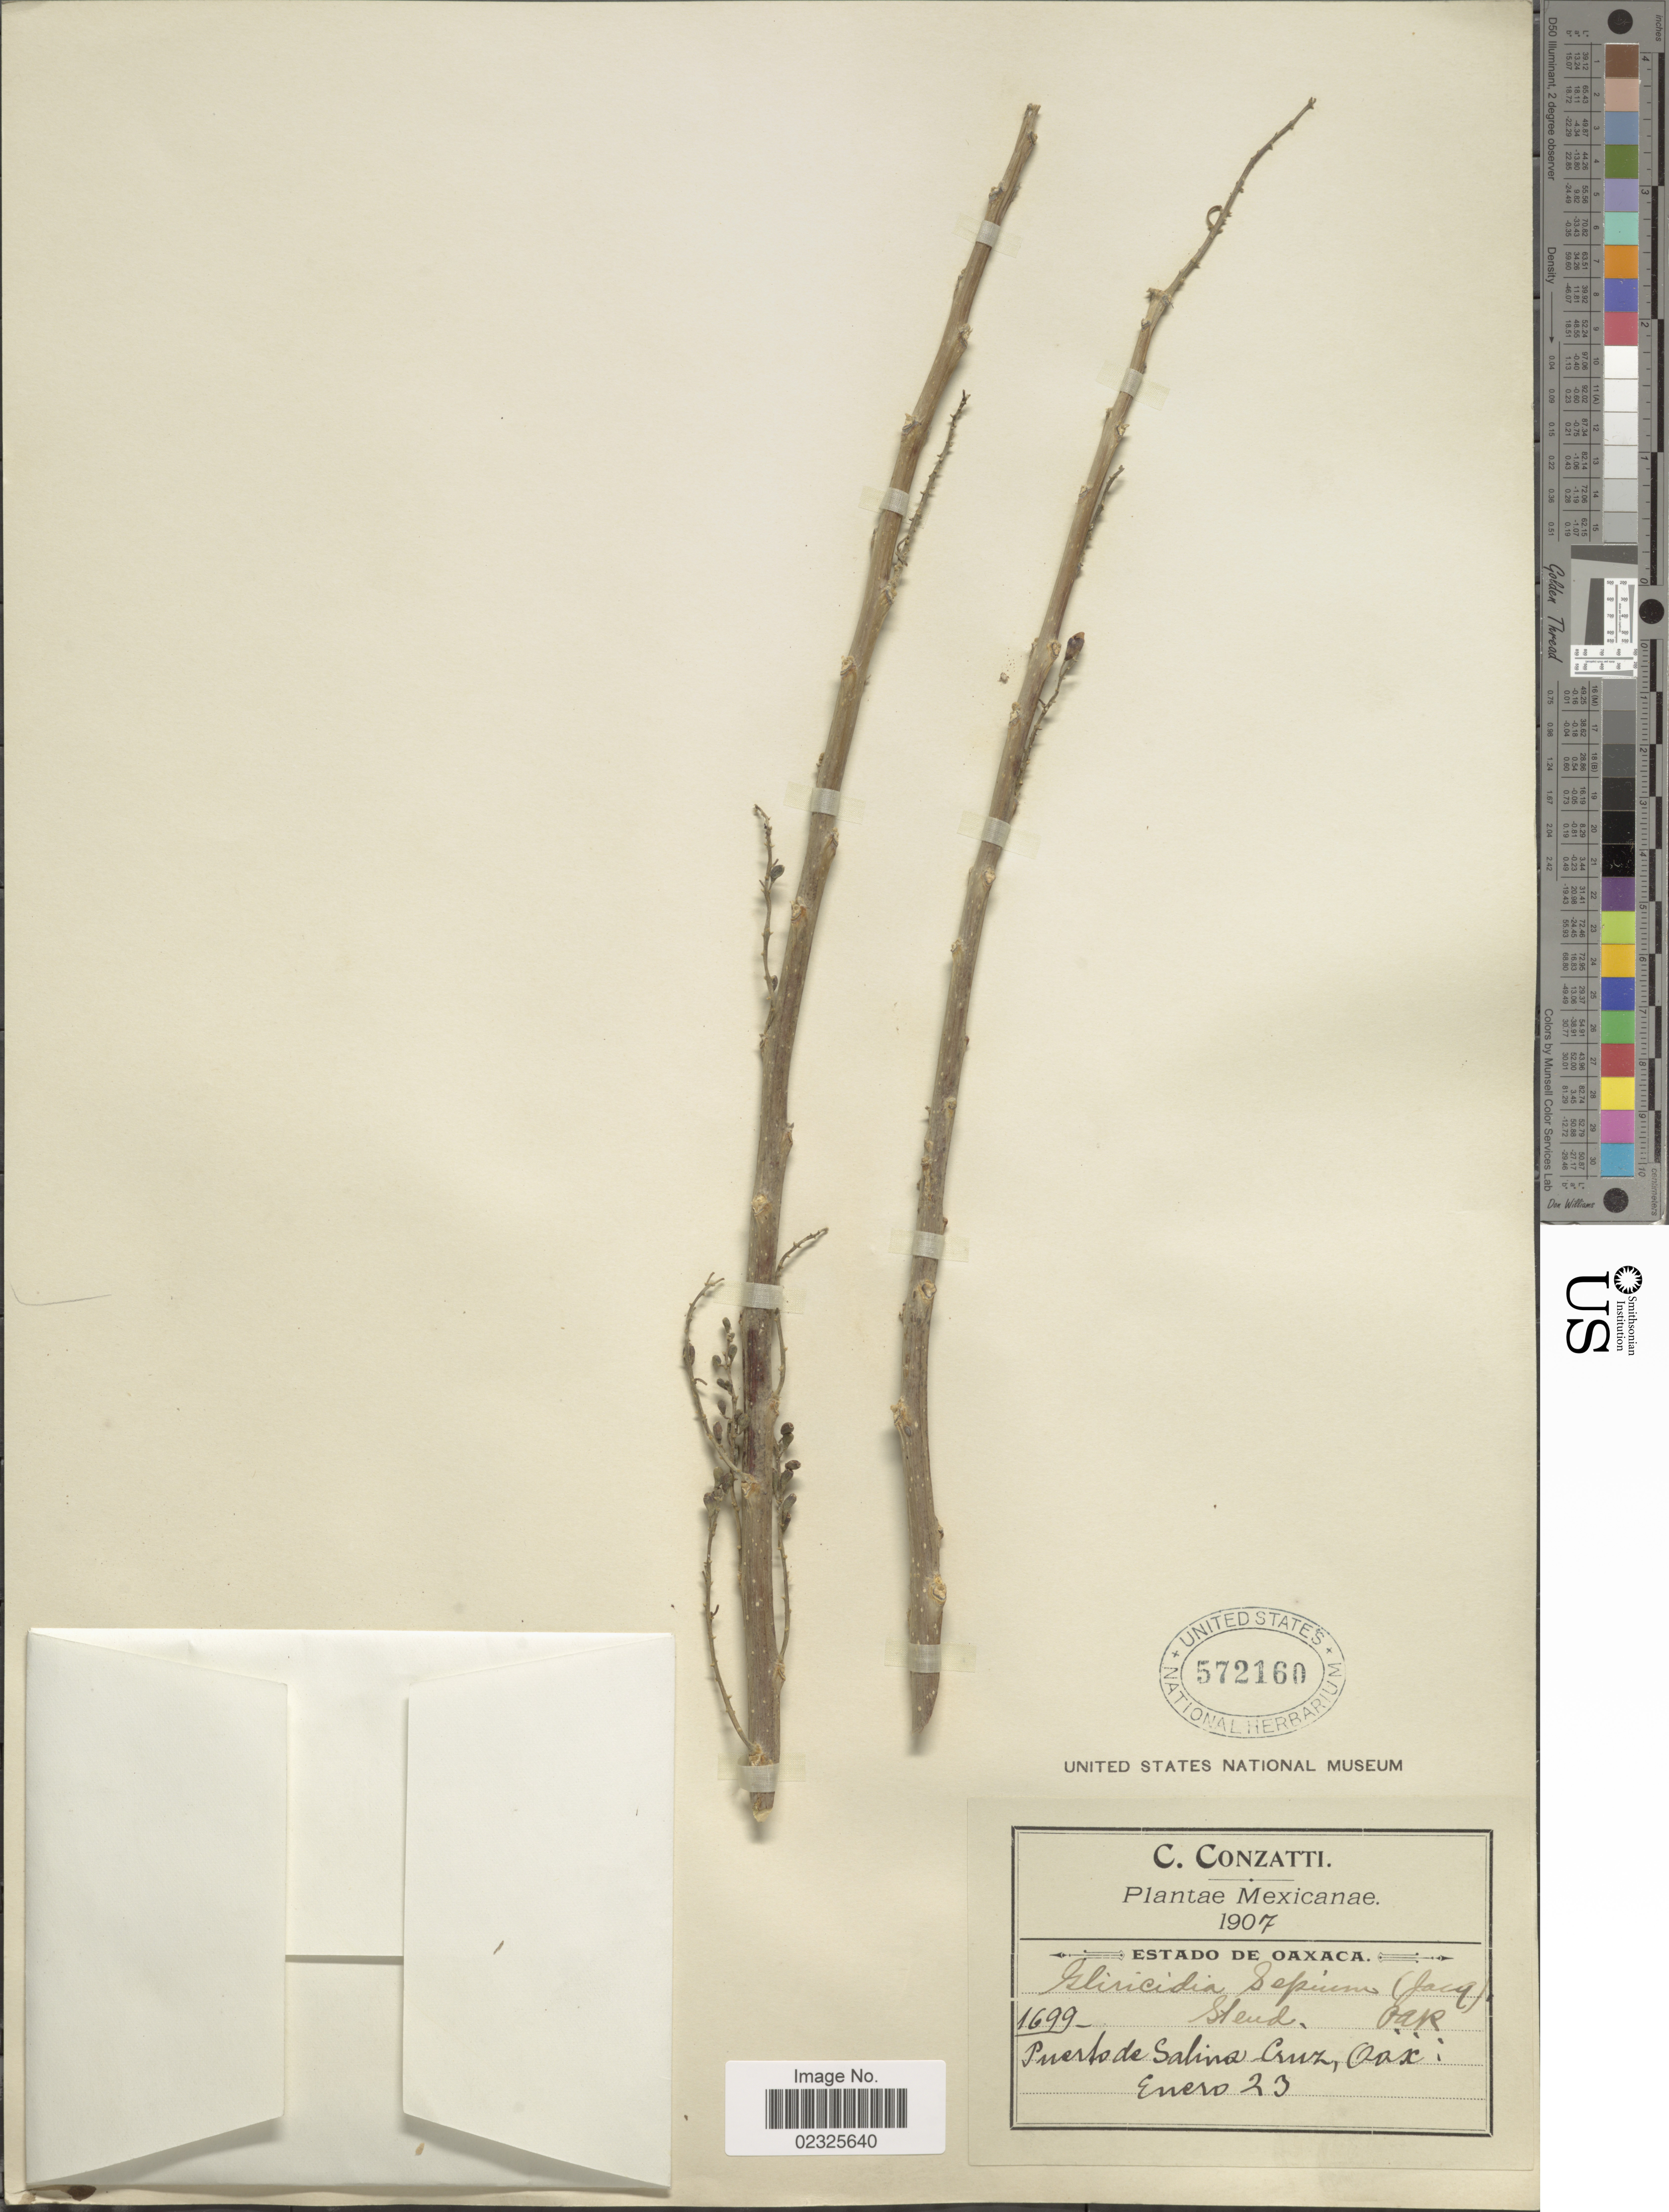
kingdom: Plantae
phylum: Tracheophyta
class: Magnoliopsida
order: Fabales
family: Fabaceae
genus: Gliricidia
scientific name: Gliricidia sepium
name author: (Jacq.) Kunth ex Walp.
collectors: C. Conzatti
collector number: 1699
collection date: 1907-01-23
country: Mexico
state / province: Oaxaca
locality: Puerto de Salina Cruz, Oax.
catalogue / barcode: US 572160